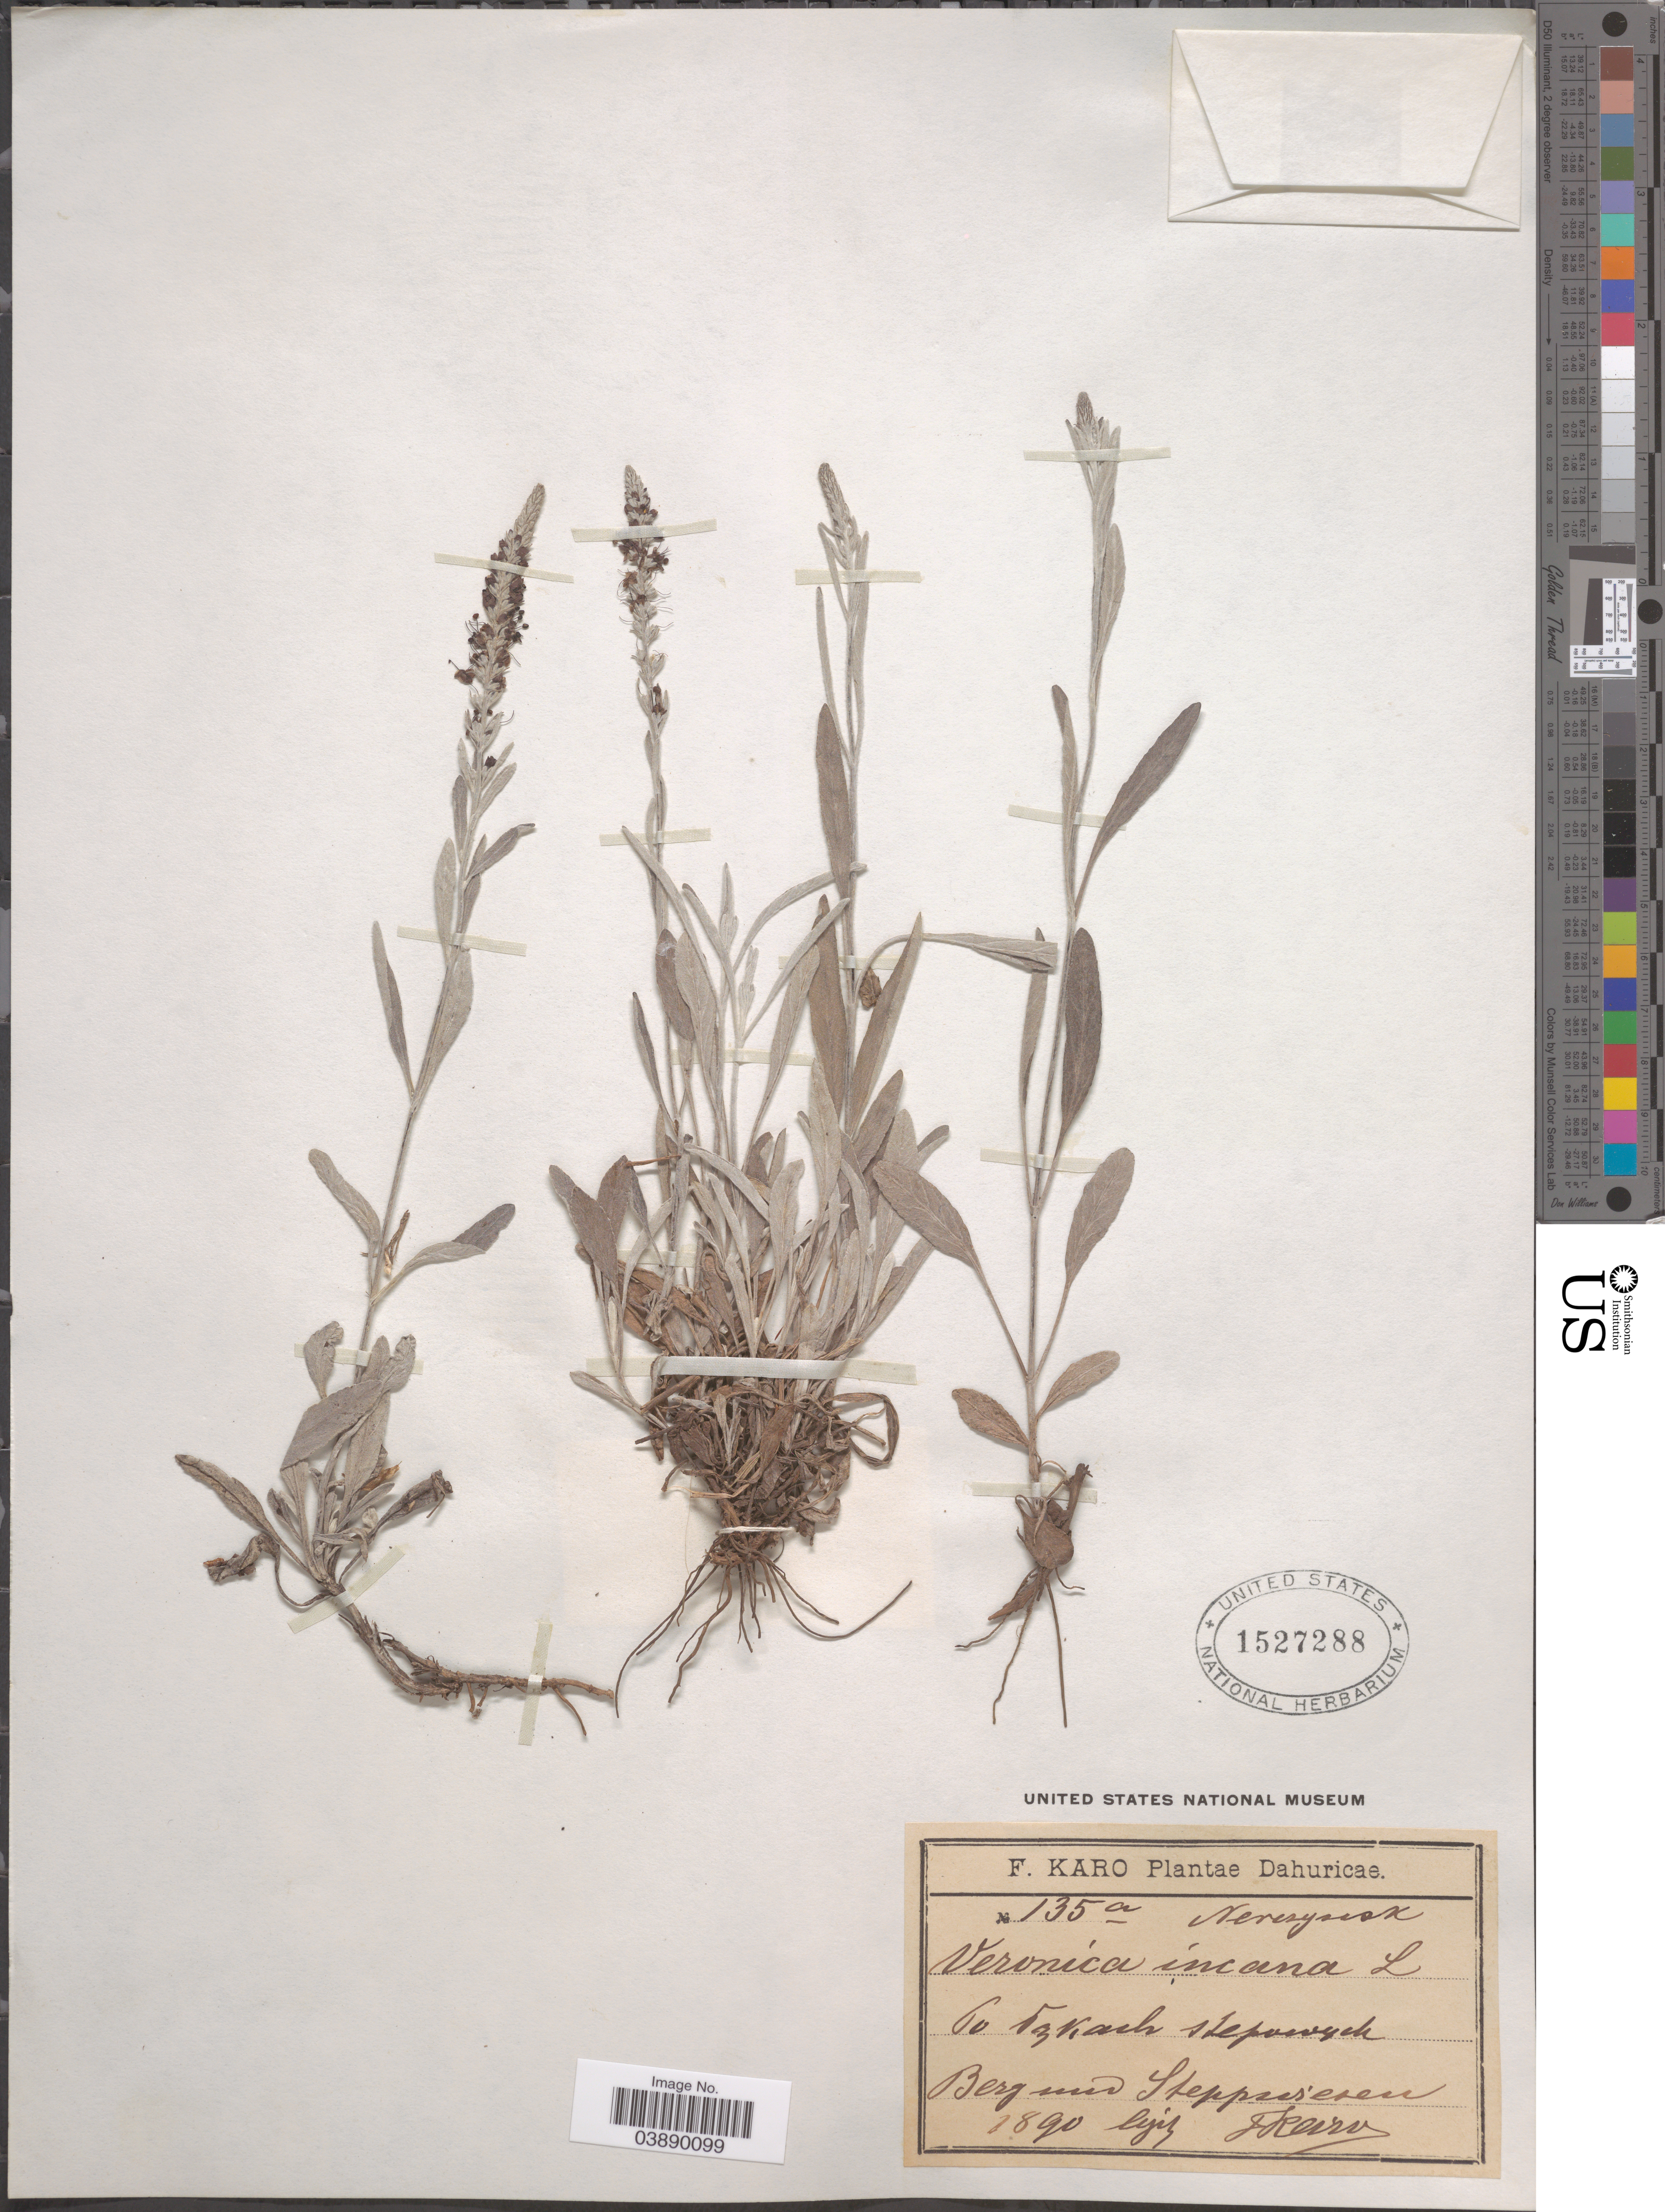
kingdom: Plantae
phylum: Tracheophyta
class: Magnoliopsida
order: Lamiales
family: Plantaginaceae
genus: Veronica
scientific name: Veronica incana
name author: L.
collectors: F. Karo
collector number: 135a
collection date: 1890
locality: Dahuricae. Berg und Steppes esen.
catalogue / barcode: US 1527288